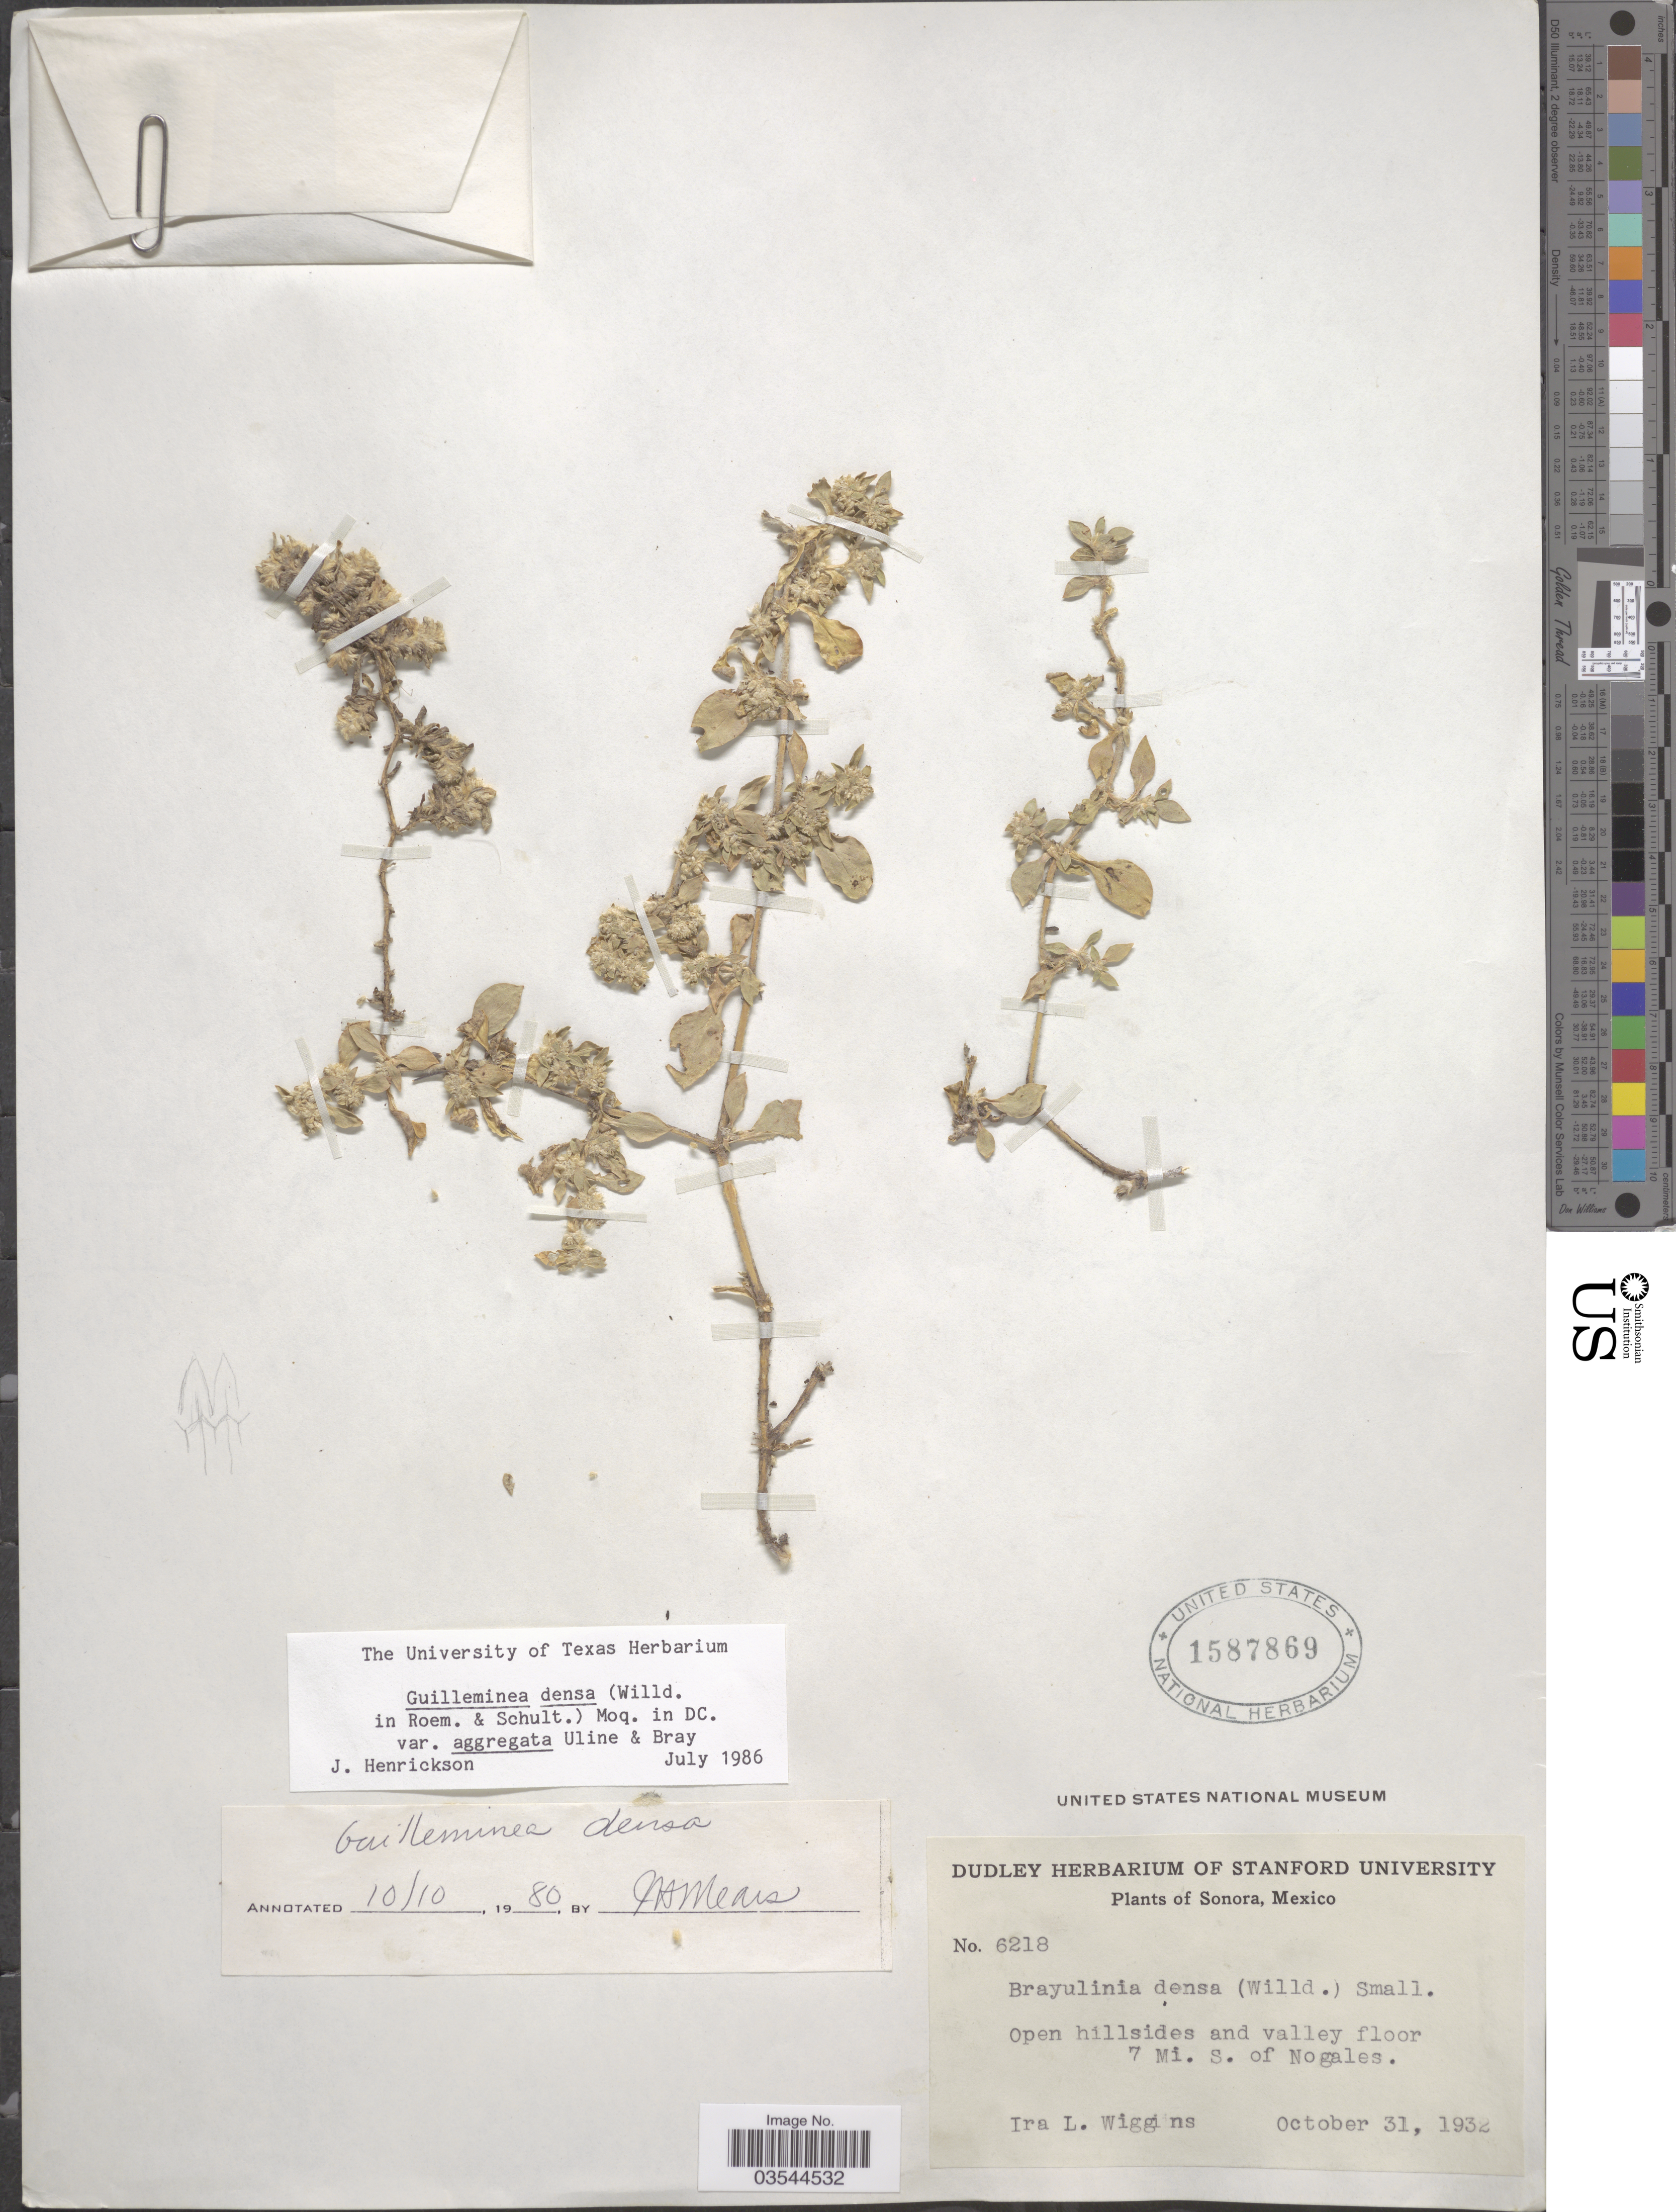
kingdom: Plantae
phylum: Tracheophyta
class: Magnoliopsida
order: Caryophyllales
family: Amaranthaceae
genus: Guilleminea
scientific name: Guilleminea densa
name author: (Humb. & Bonpl. ex Schult.) Moq.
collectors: I. L. Wiggins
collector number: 6218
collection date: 1932-10-31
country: Mexico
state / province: Sonora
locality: Open hillsides and valley floor 7 Mi. S. of Nogales.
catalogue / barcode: US 1587869